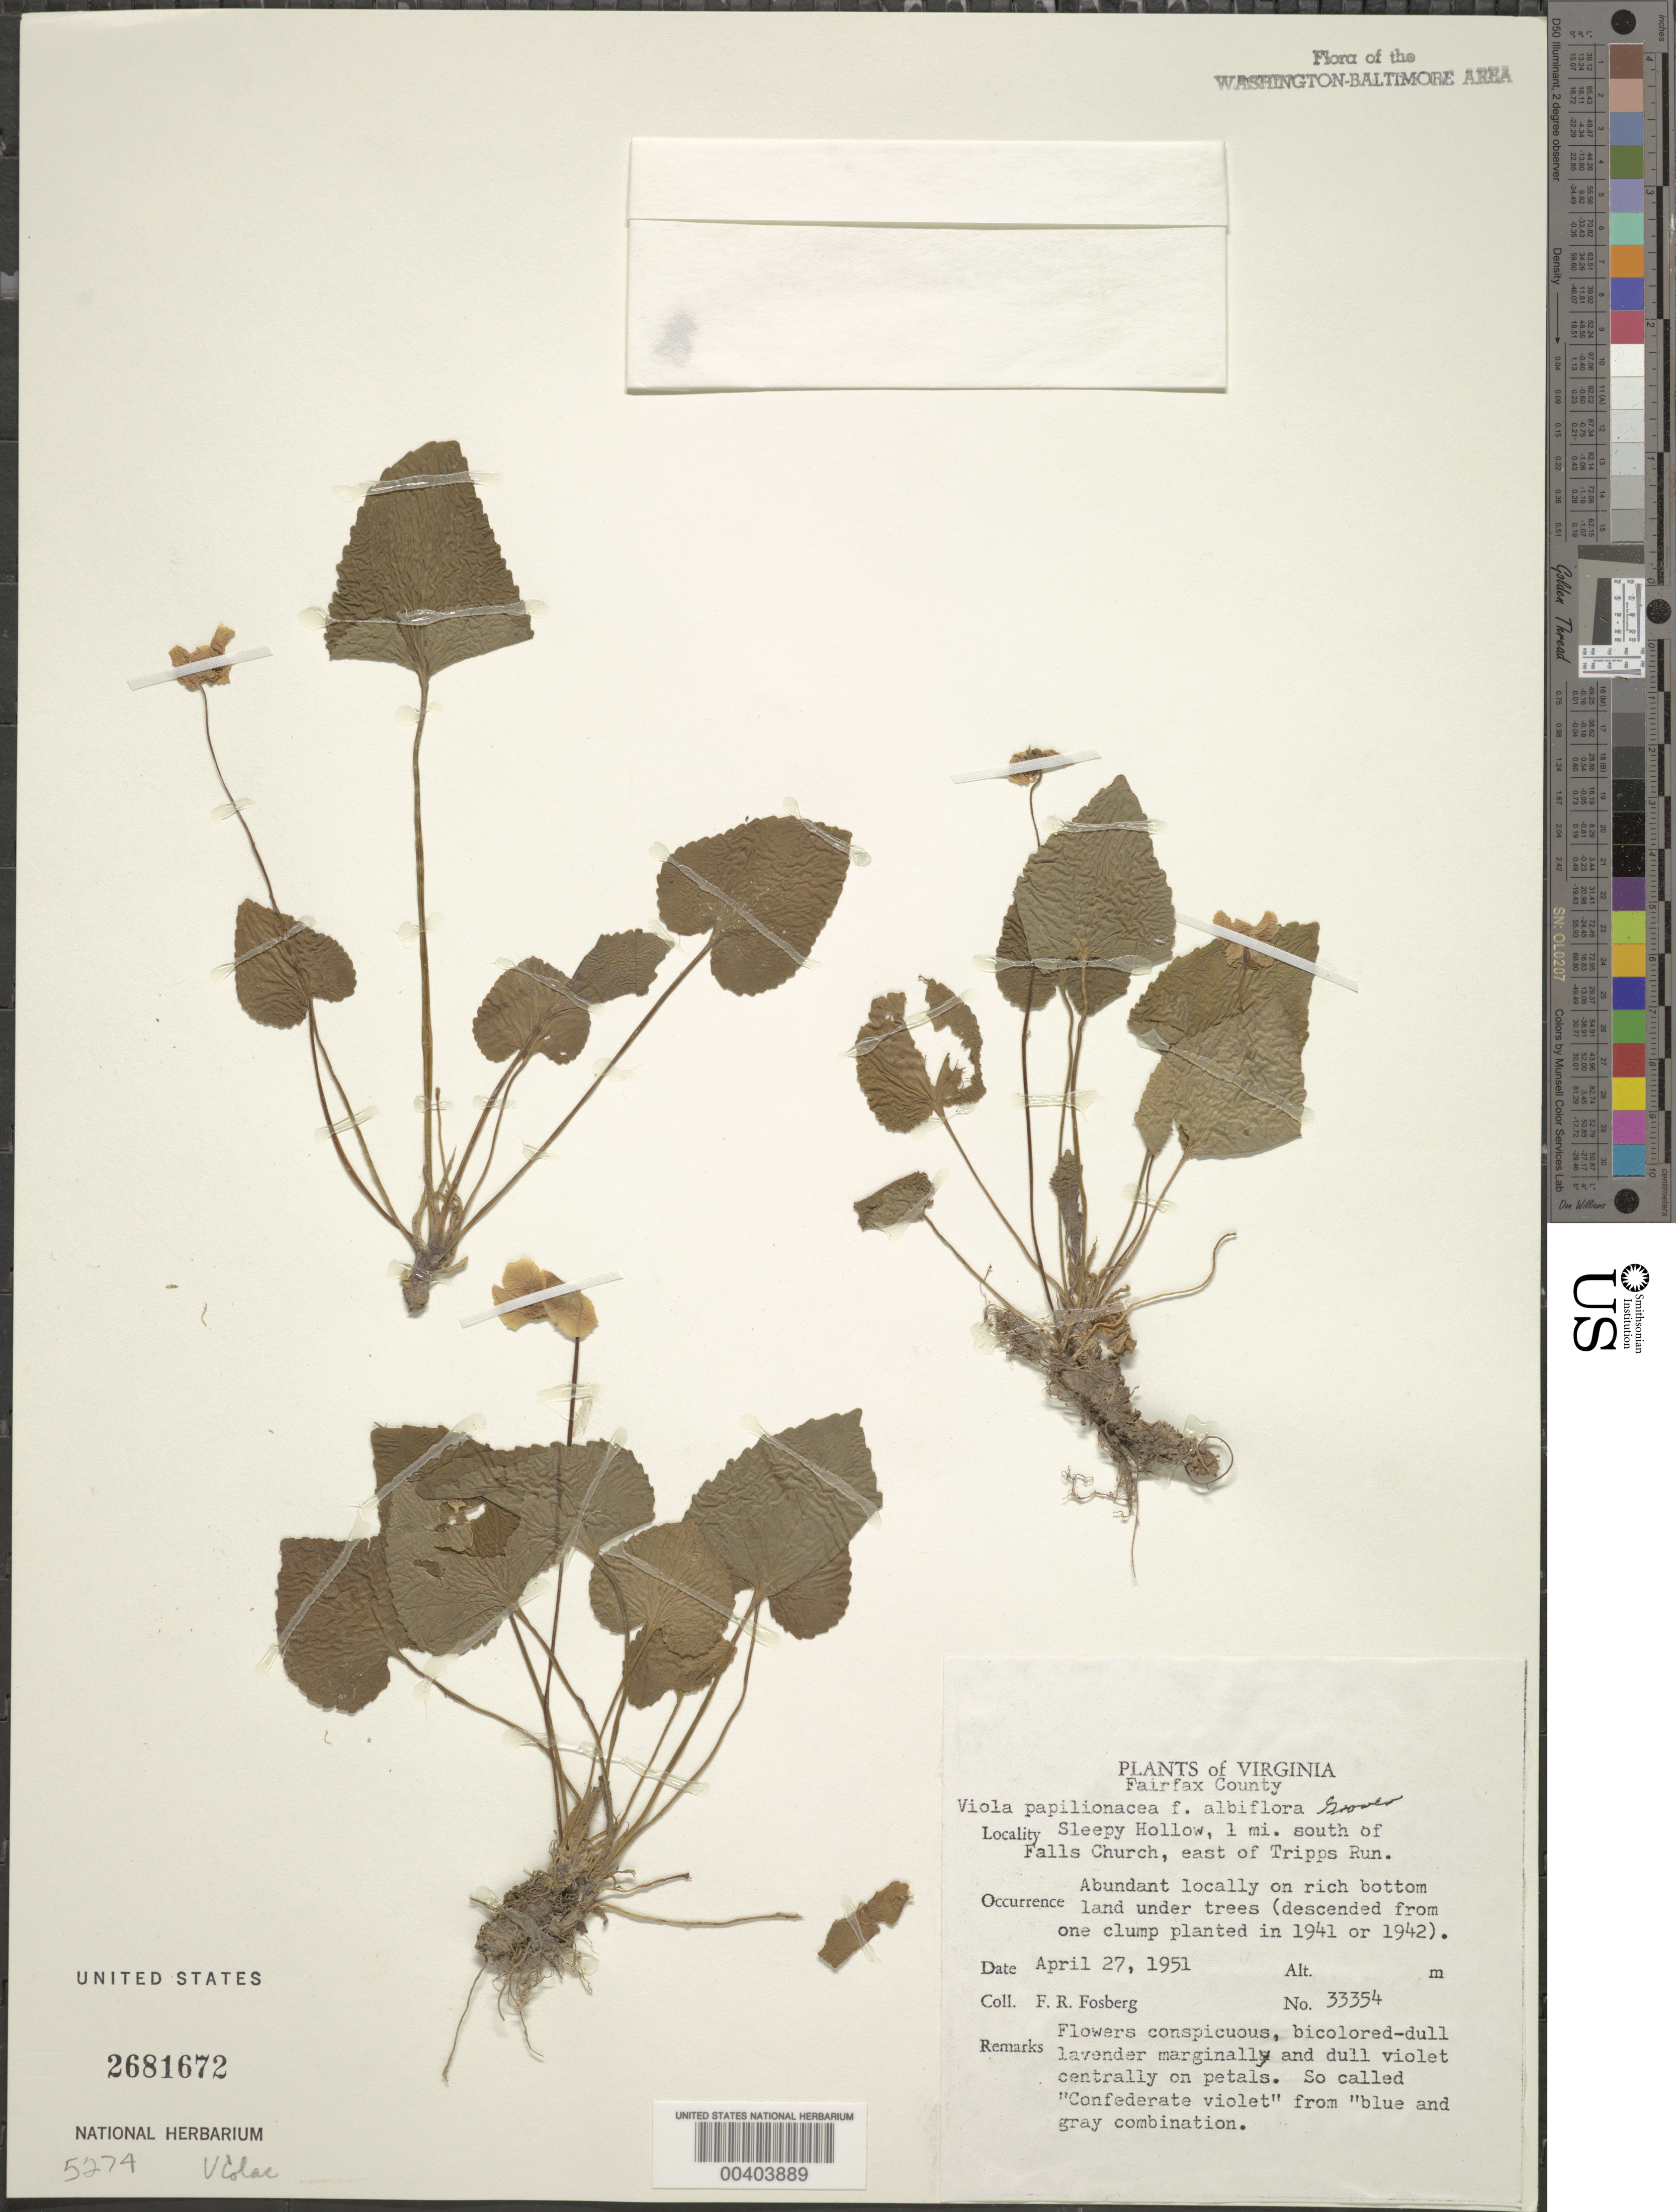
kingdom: Plantae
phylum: Tracheophyta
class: Magnoliopsida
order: Malpighiales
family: Violaceae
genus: Viola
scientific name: Viola sororia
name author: Willd.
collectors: F. R. Fosberg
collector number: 33354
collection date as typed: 27 Apr 1951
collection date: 1951-04-27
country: United States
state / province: Virginia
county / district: Fairfax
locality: Sleepy Hollow, south of Falls Church, east of Tripps Run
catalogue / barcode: US 2681672